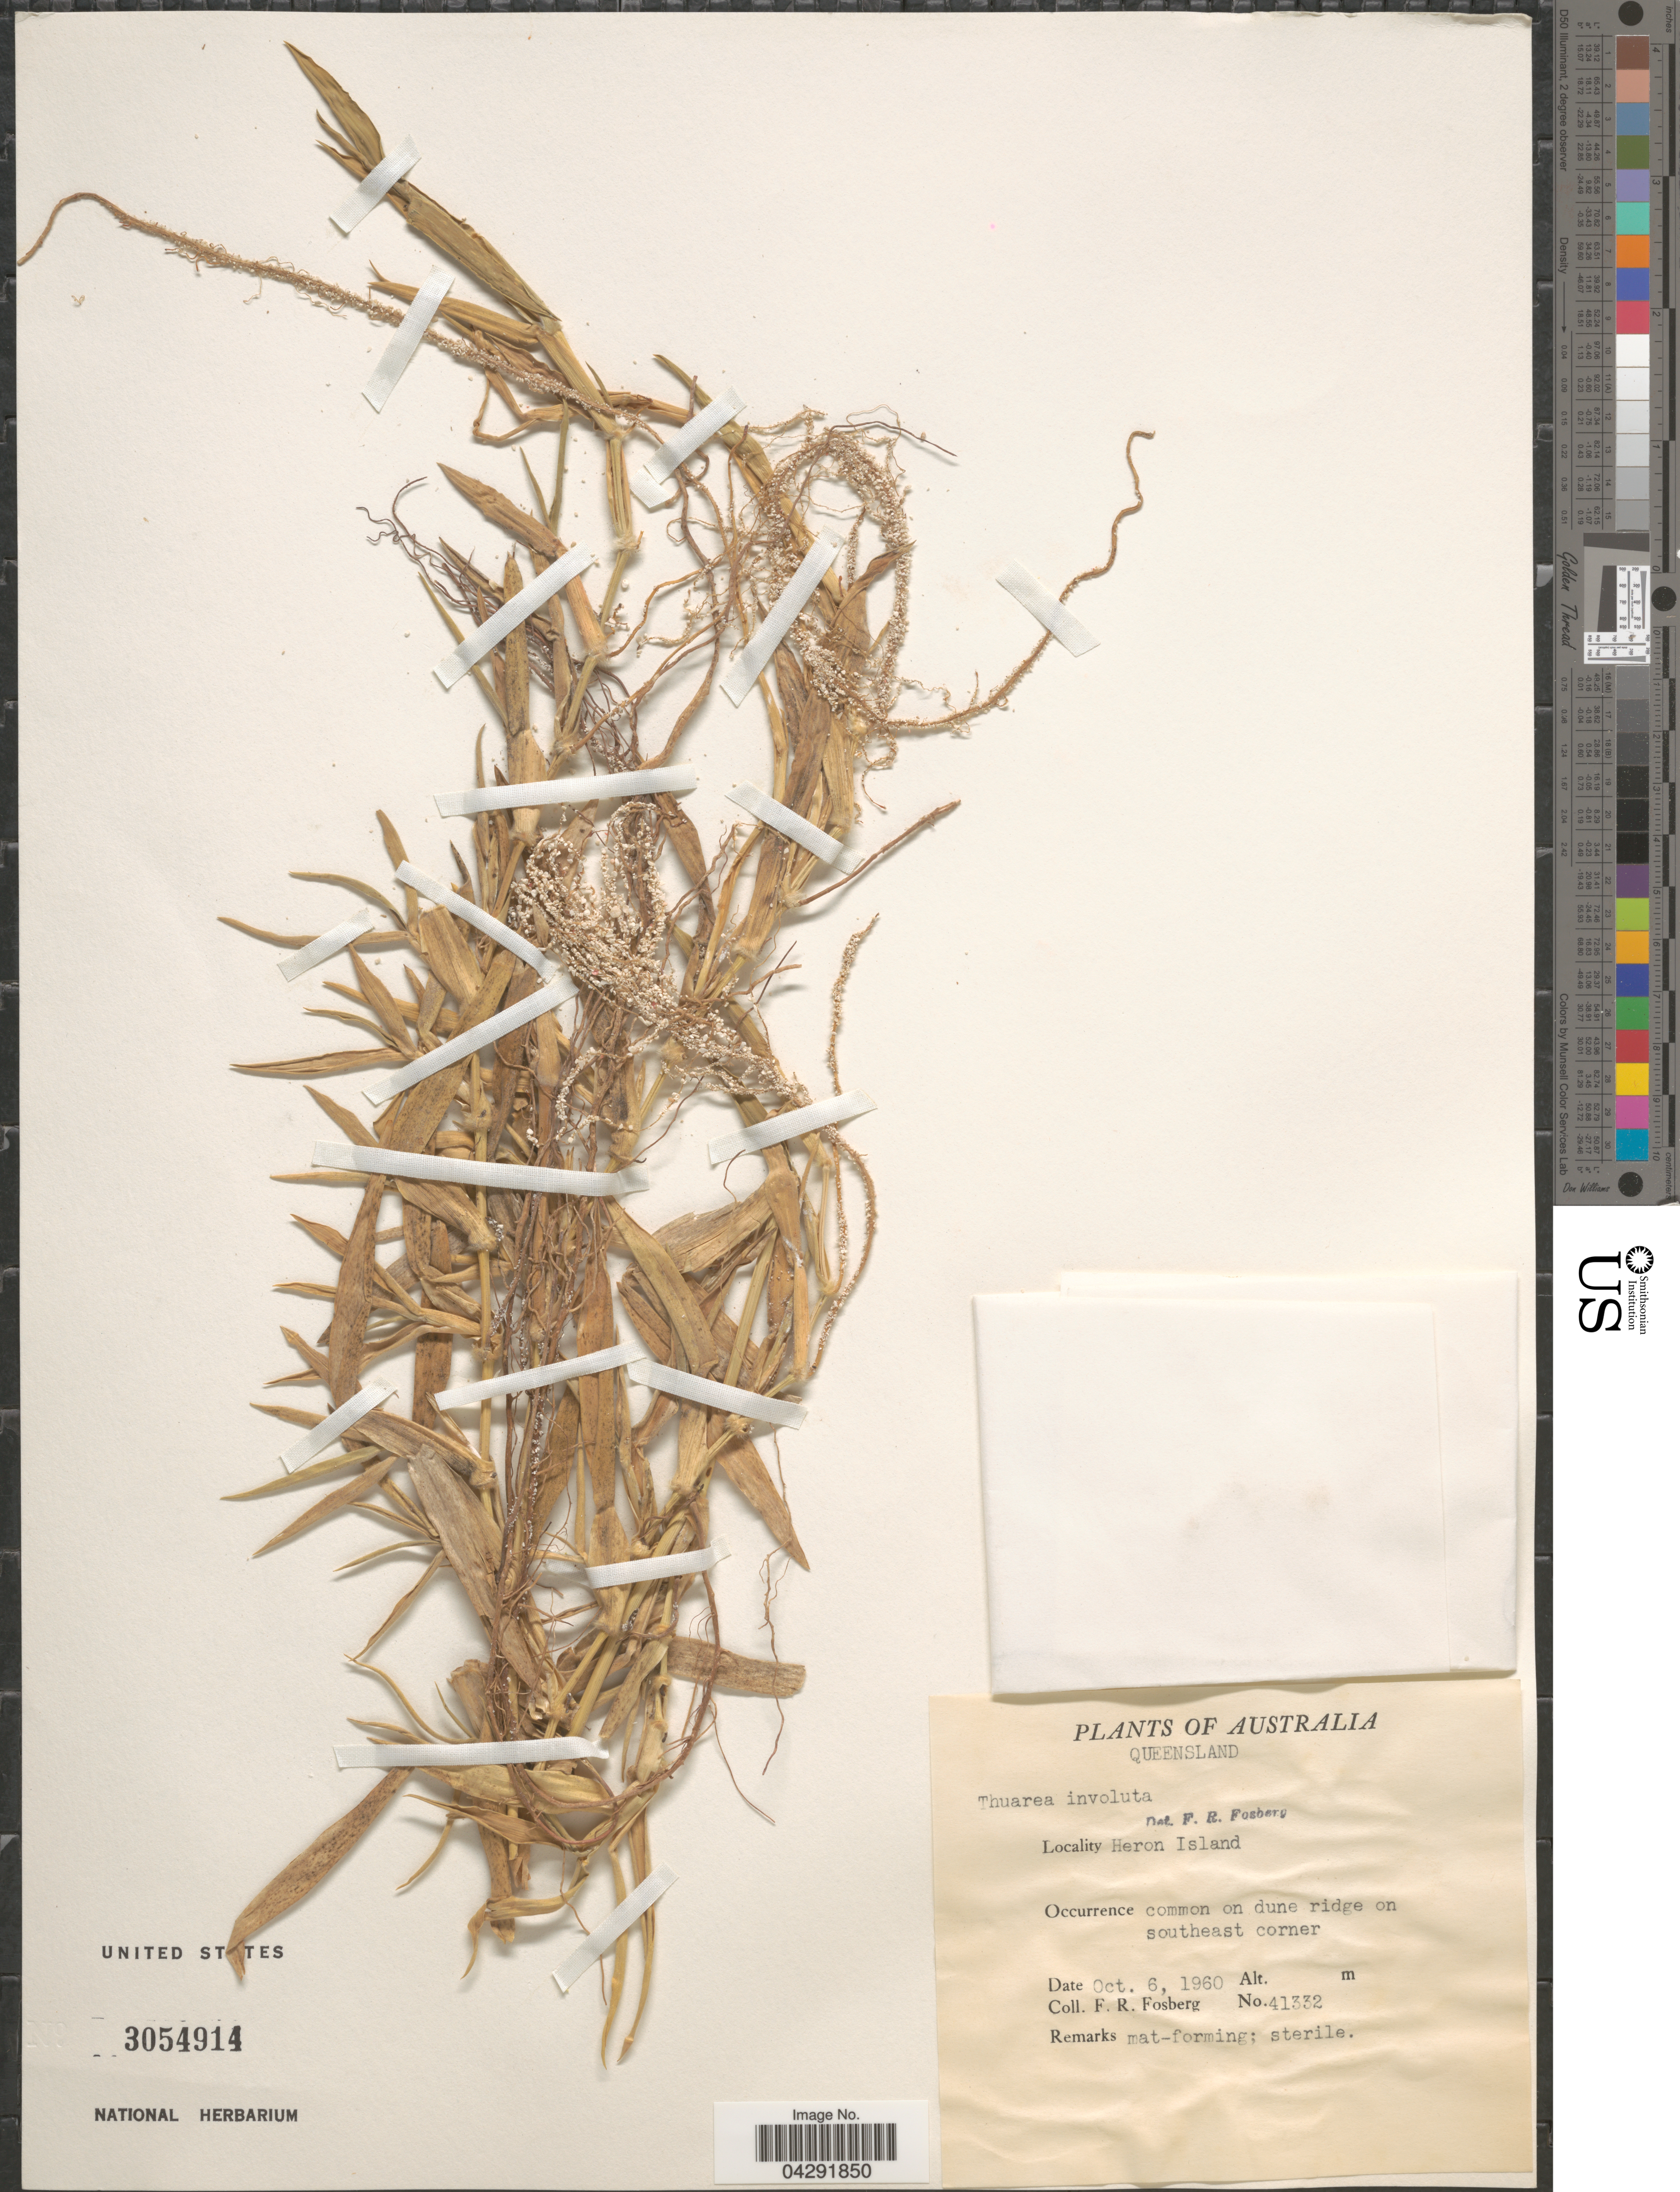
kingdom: Plantae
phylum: Tracheophyta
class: Liliopsida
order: Poales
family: Poaceae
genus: Thuarea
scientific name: Thuarea involuta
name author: (G. Forst.) R. Br. ex Sm.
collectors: F. R. Fosberg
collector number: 41332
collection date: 1960-10-06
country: Australia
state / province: Queensland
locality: Heron Island. Common on dune ridge on southeast corner.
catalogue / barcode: US 3054914